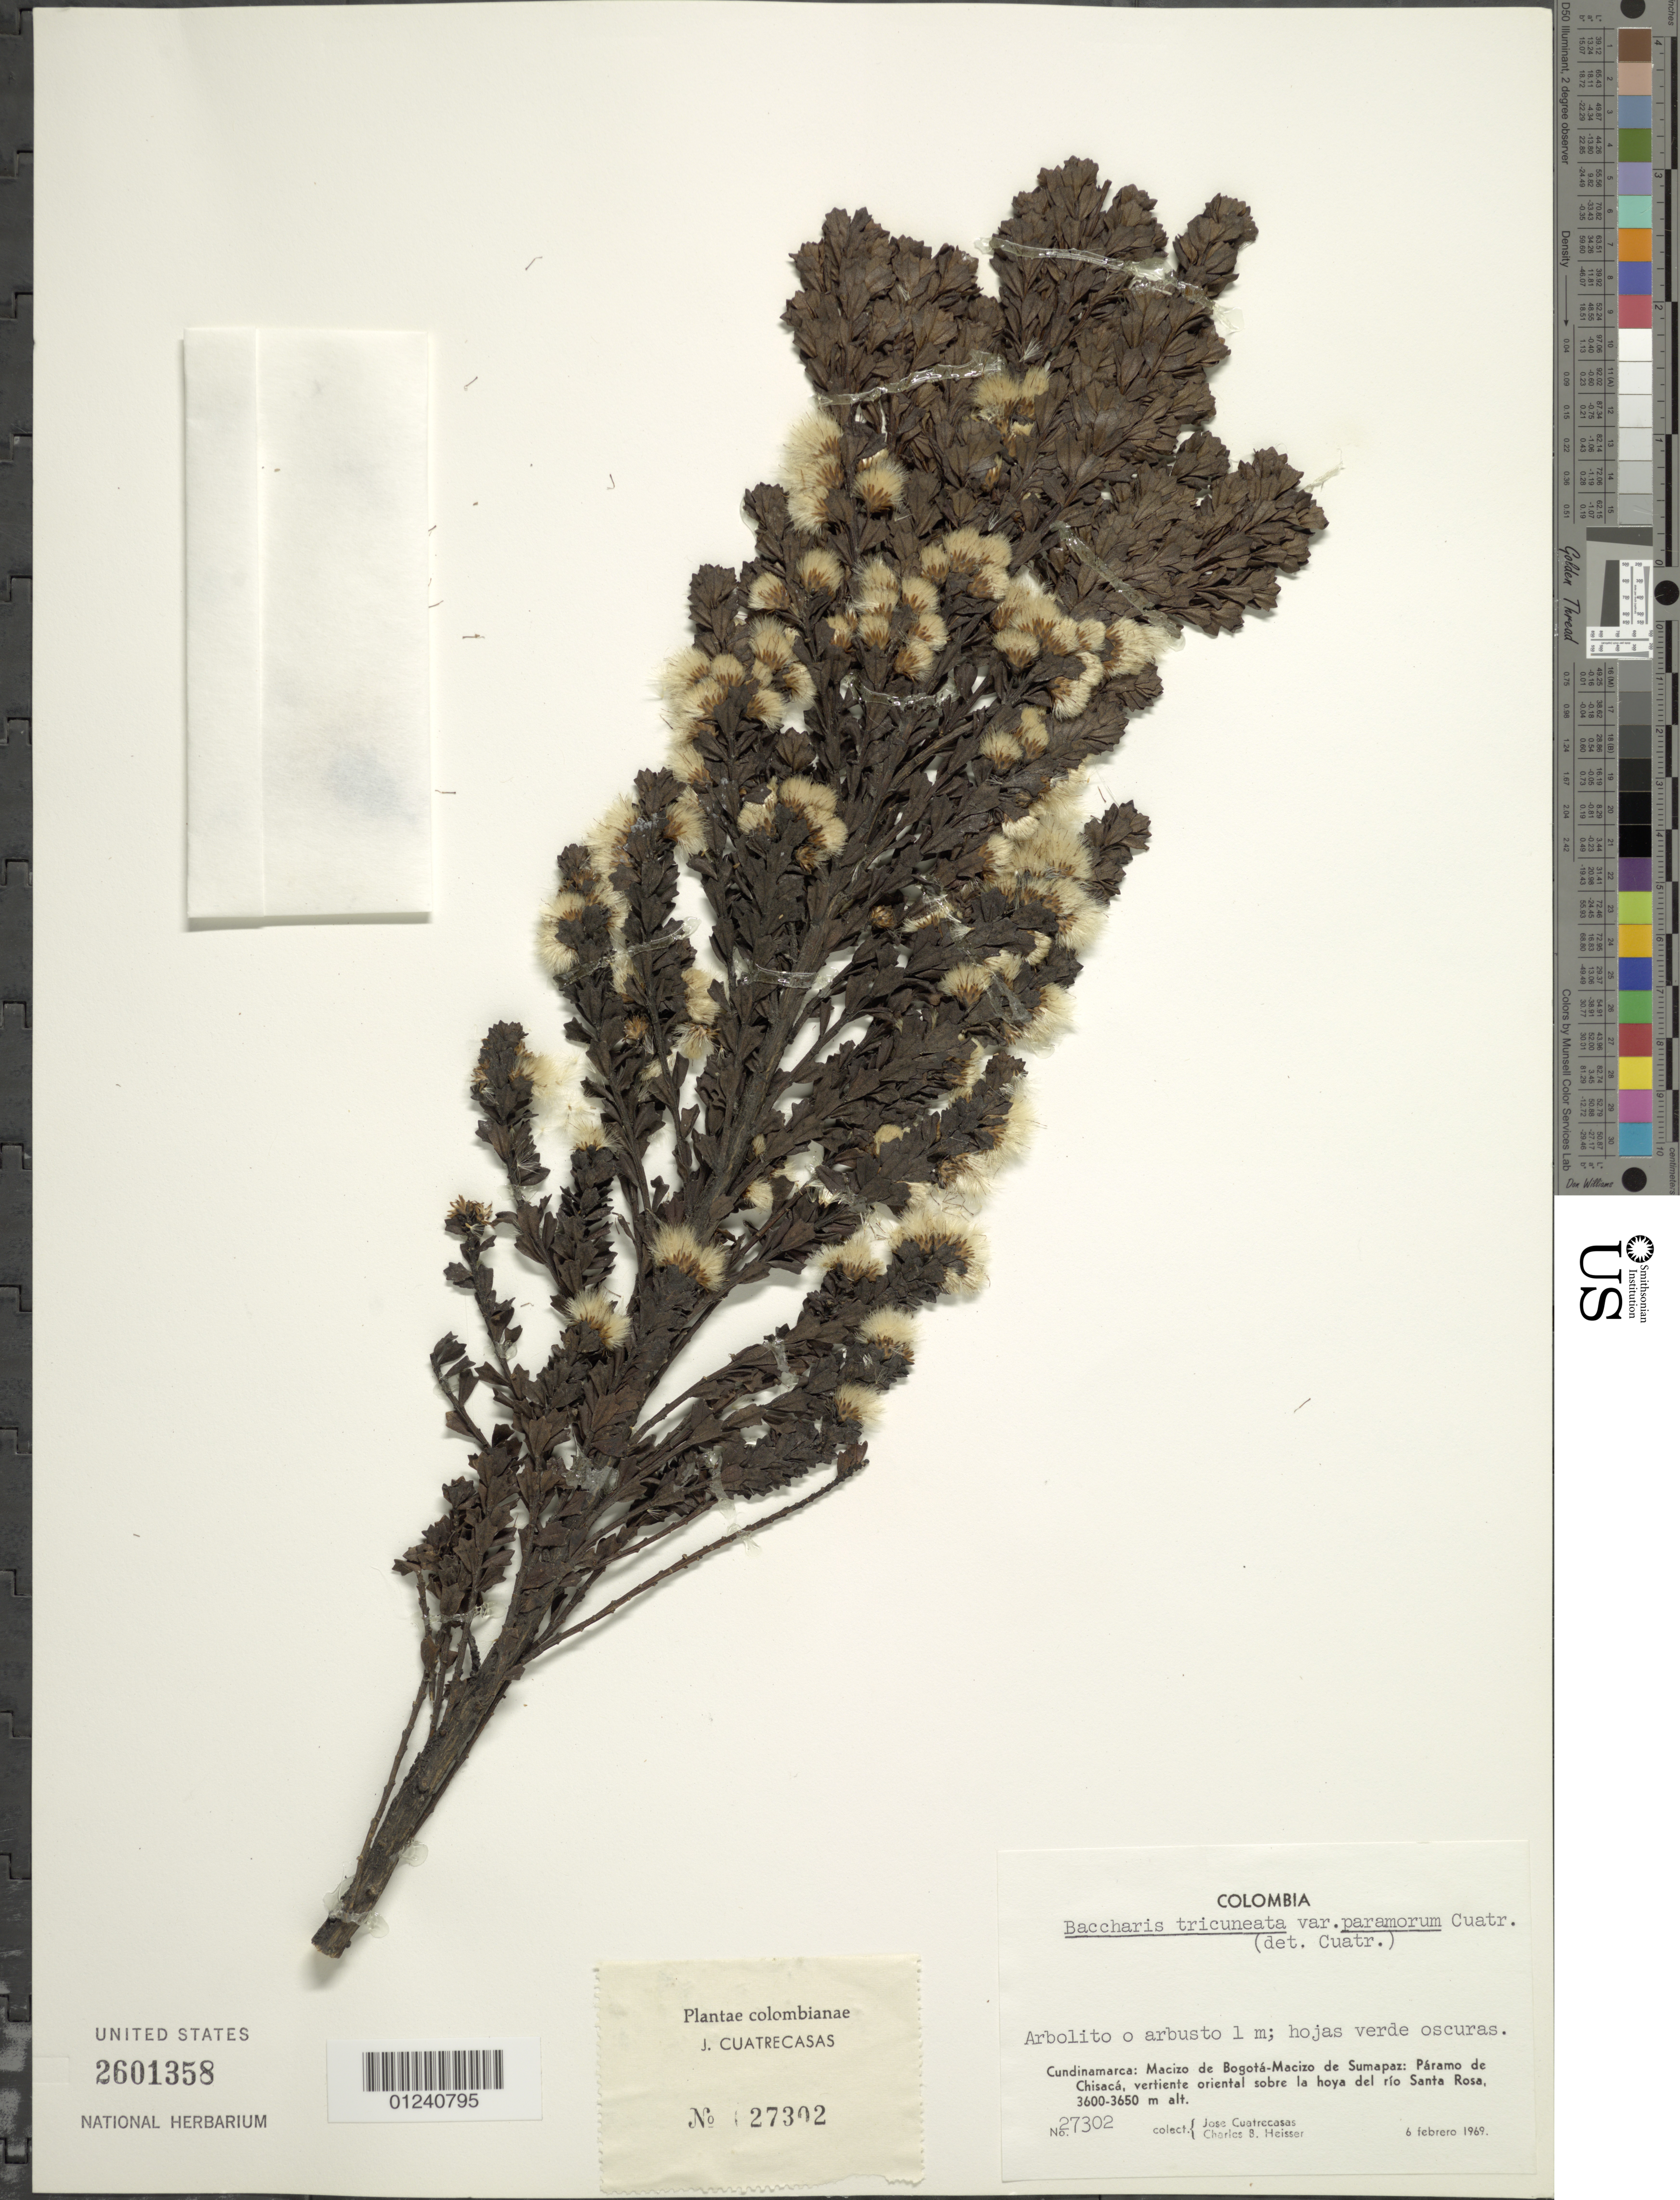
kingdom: Plantae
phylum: Tracheophyta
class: Magnoliopsida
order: Asterales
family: Asteraceae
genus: Baccharis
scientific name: Baccharis tricuneata var. paramorum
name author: Cuatrec.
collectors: J. Cuatrecasas & C. B. Heiser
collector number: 27302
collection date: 1969-02-06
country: Colombia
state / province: Cundinamarca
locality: Macizo de Bogotá--Macizo de Sumapaz; Páramo de Chisacá, vertiente oriental sobre la hoya del río Santa Rosa.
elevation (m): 3600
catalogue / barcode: US 2601358